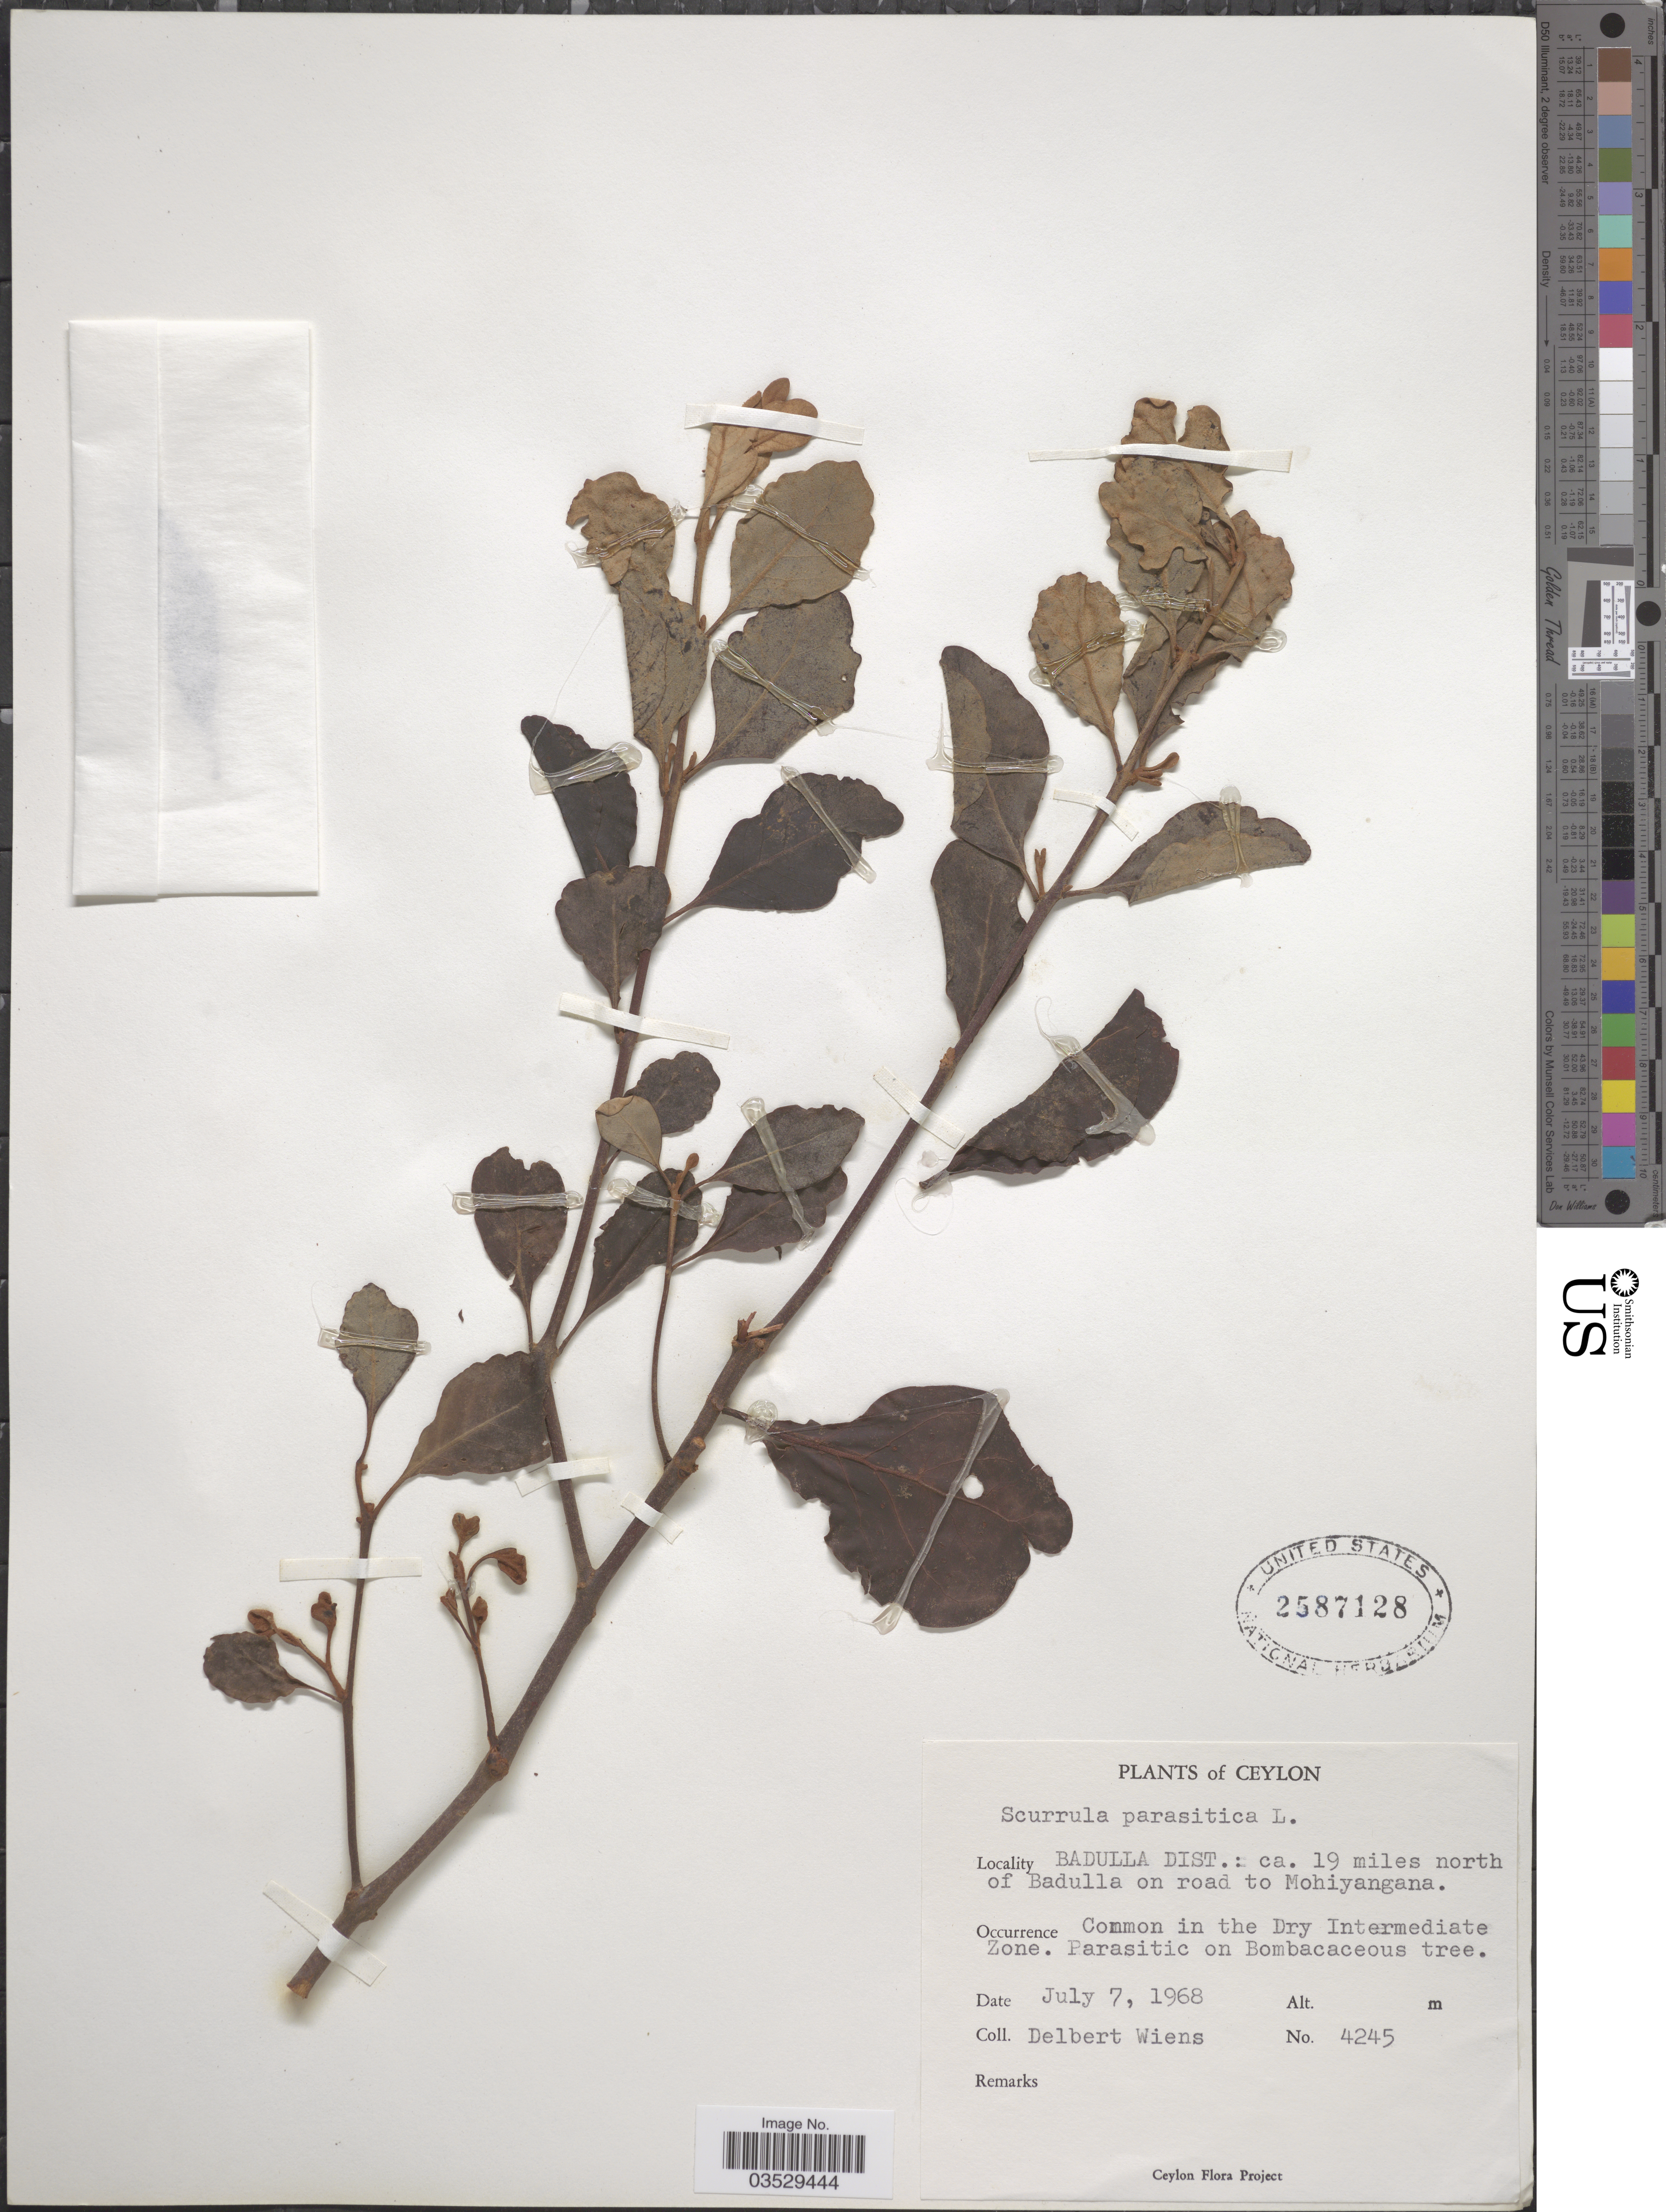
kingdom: Plantae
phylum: Tracheophyta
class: Magnoliopsida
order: Santalales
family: Loranthaceae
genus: Scurrula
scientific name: Scurrula parasitica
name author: L.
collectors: D. Wiens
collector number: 4245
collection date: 1968-07-07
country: Sri Lanka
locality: Ceylon. Badulla Dist.: ca. 19 miles north of Badulla on road to Mohiyangana. Common in the Dry Intermediate Zone.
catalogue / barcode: US 2587128